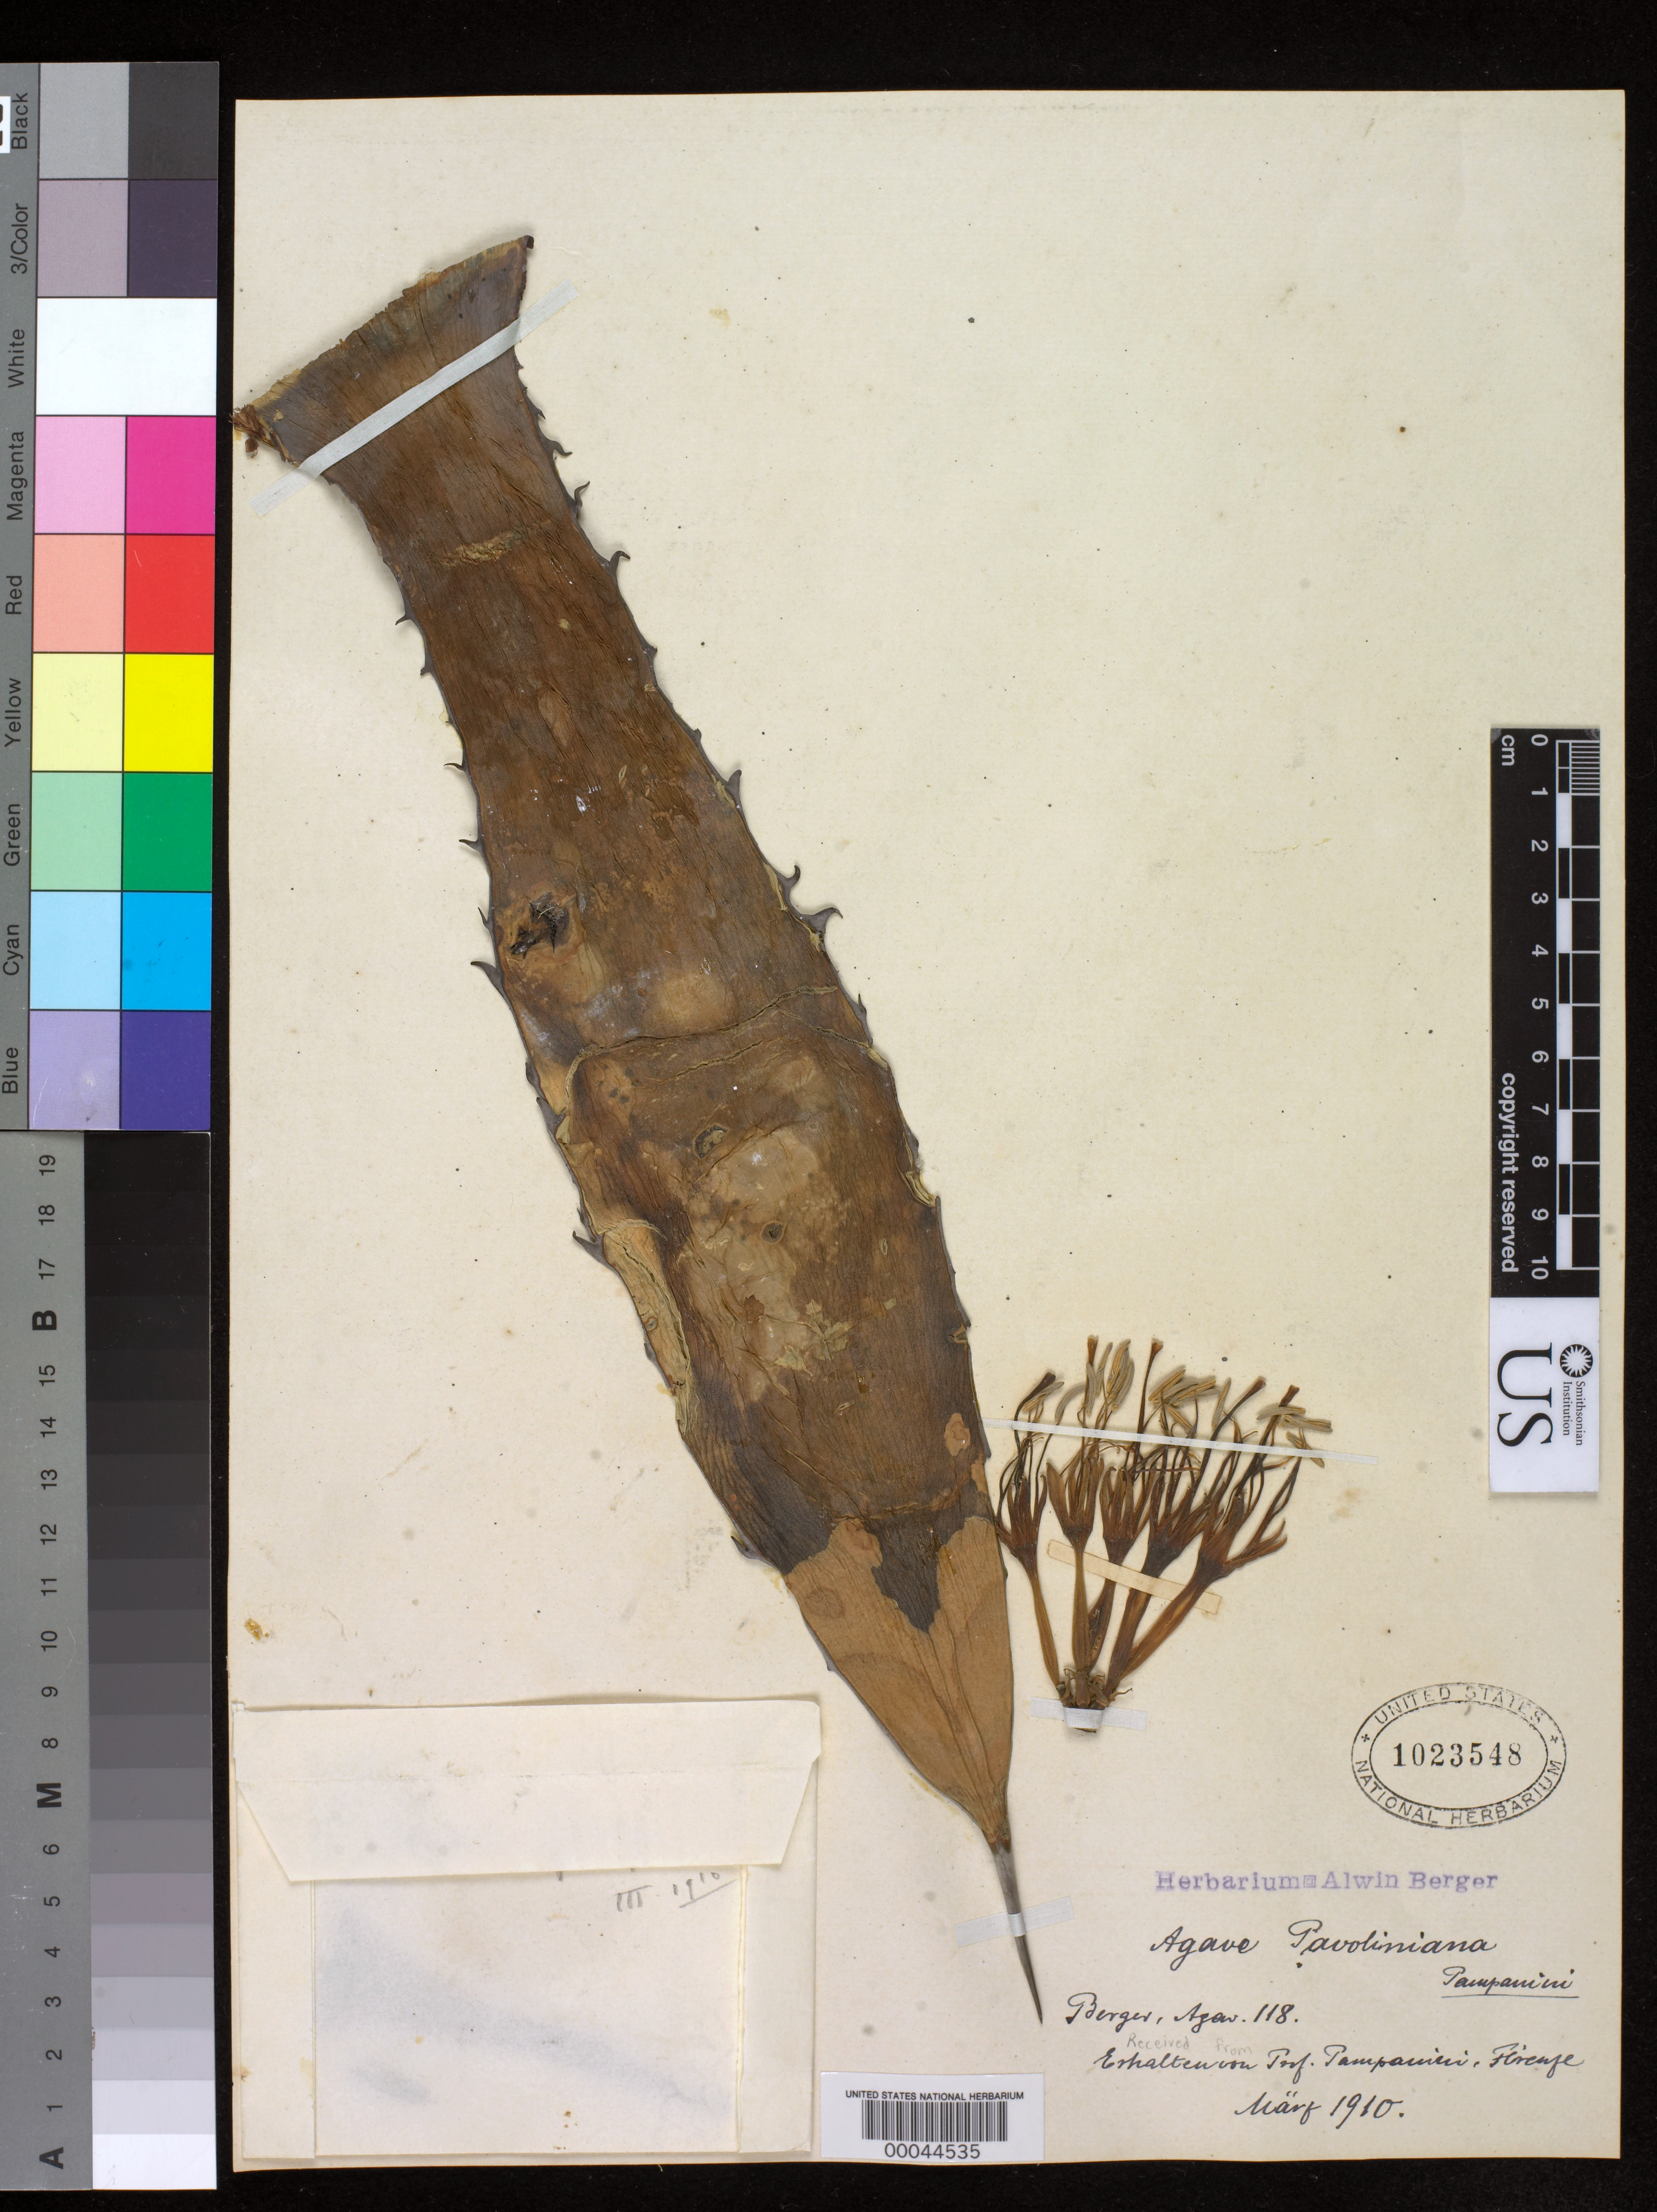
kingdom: Plantae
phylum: Tracheophyta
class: Liliopsida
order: Asparagales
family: Asparagaceae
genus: Agave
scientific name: Agave pavoliniana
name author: Pamp.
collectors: ex herb. A. Berger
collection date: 1909-06-02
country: Mexico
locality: Cultivated at La Mortola, Italy.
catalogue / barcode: US 1023548